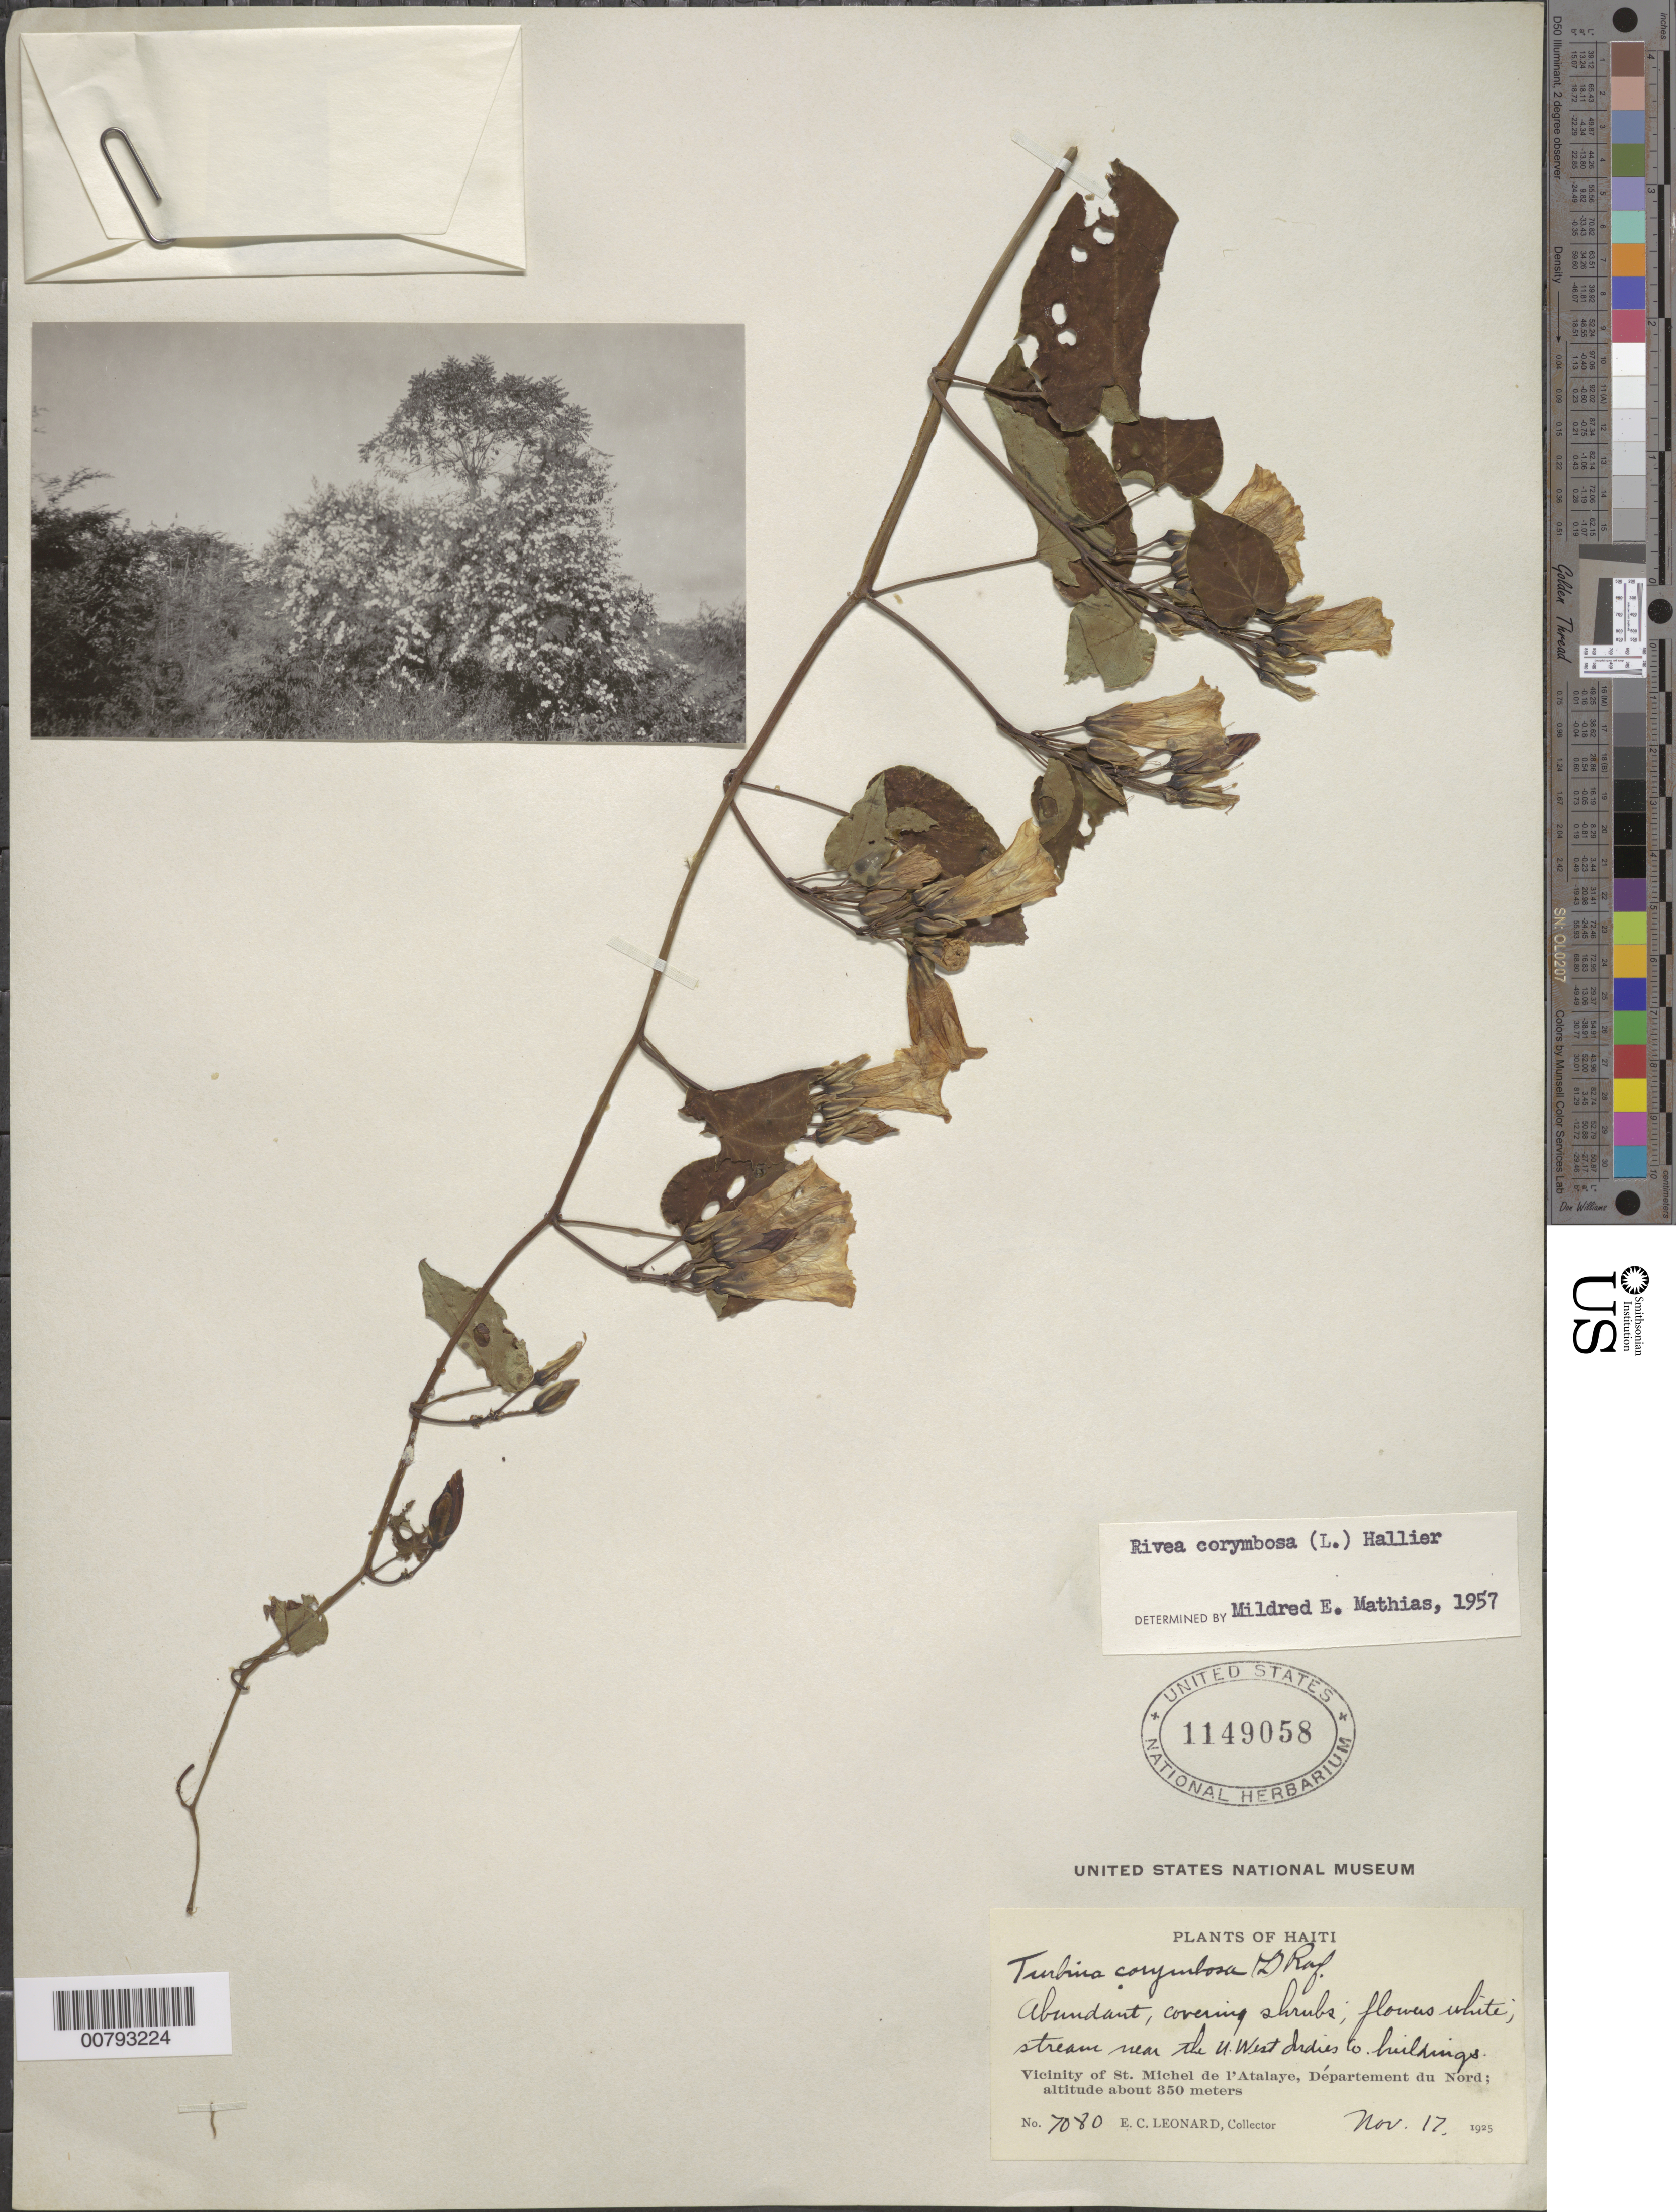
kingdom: Plantae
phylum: Tracheophyta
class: Magnoliopsida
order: Solanales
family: Convolvulaceae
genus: Turbina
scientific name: Turbina corymbosa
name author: (L.) Raf.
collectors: E. C. Leonard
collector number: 7080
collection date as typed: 17 Nov 1925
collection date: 1925-11-17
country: Haiti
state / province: Nord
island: Hispaniola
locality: Vicinity of St. Michel de l'Atalaye, near the U.West Indies to buildings.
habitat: Stream.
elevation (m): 350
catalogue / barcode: US 1149058